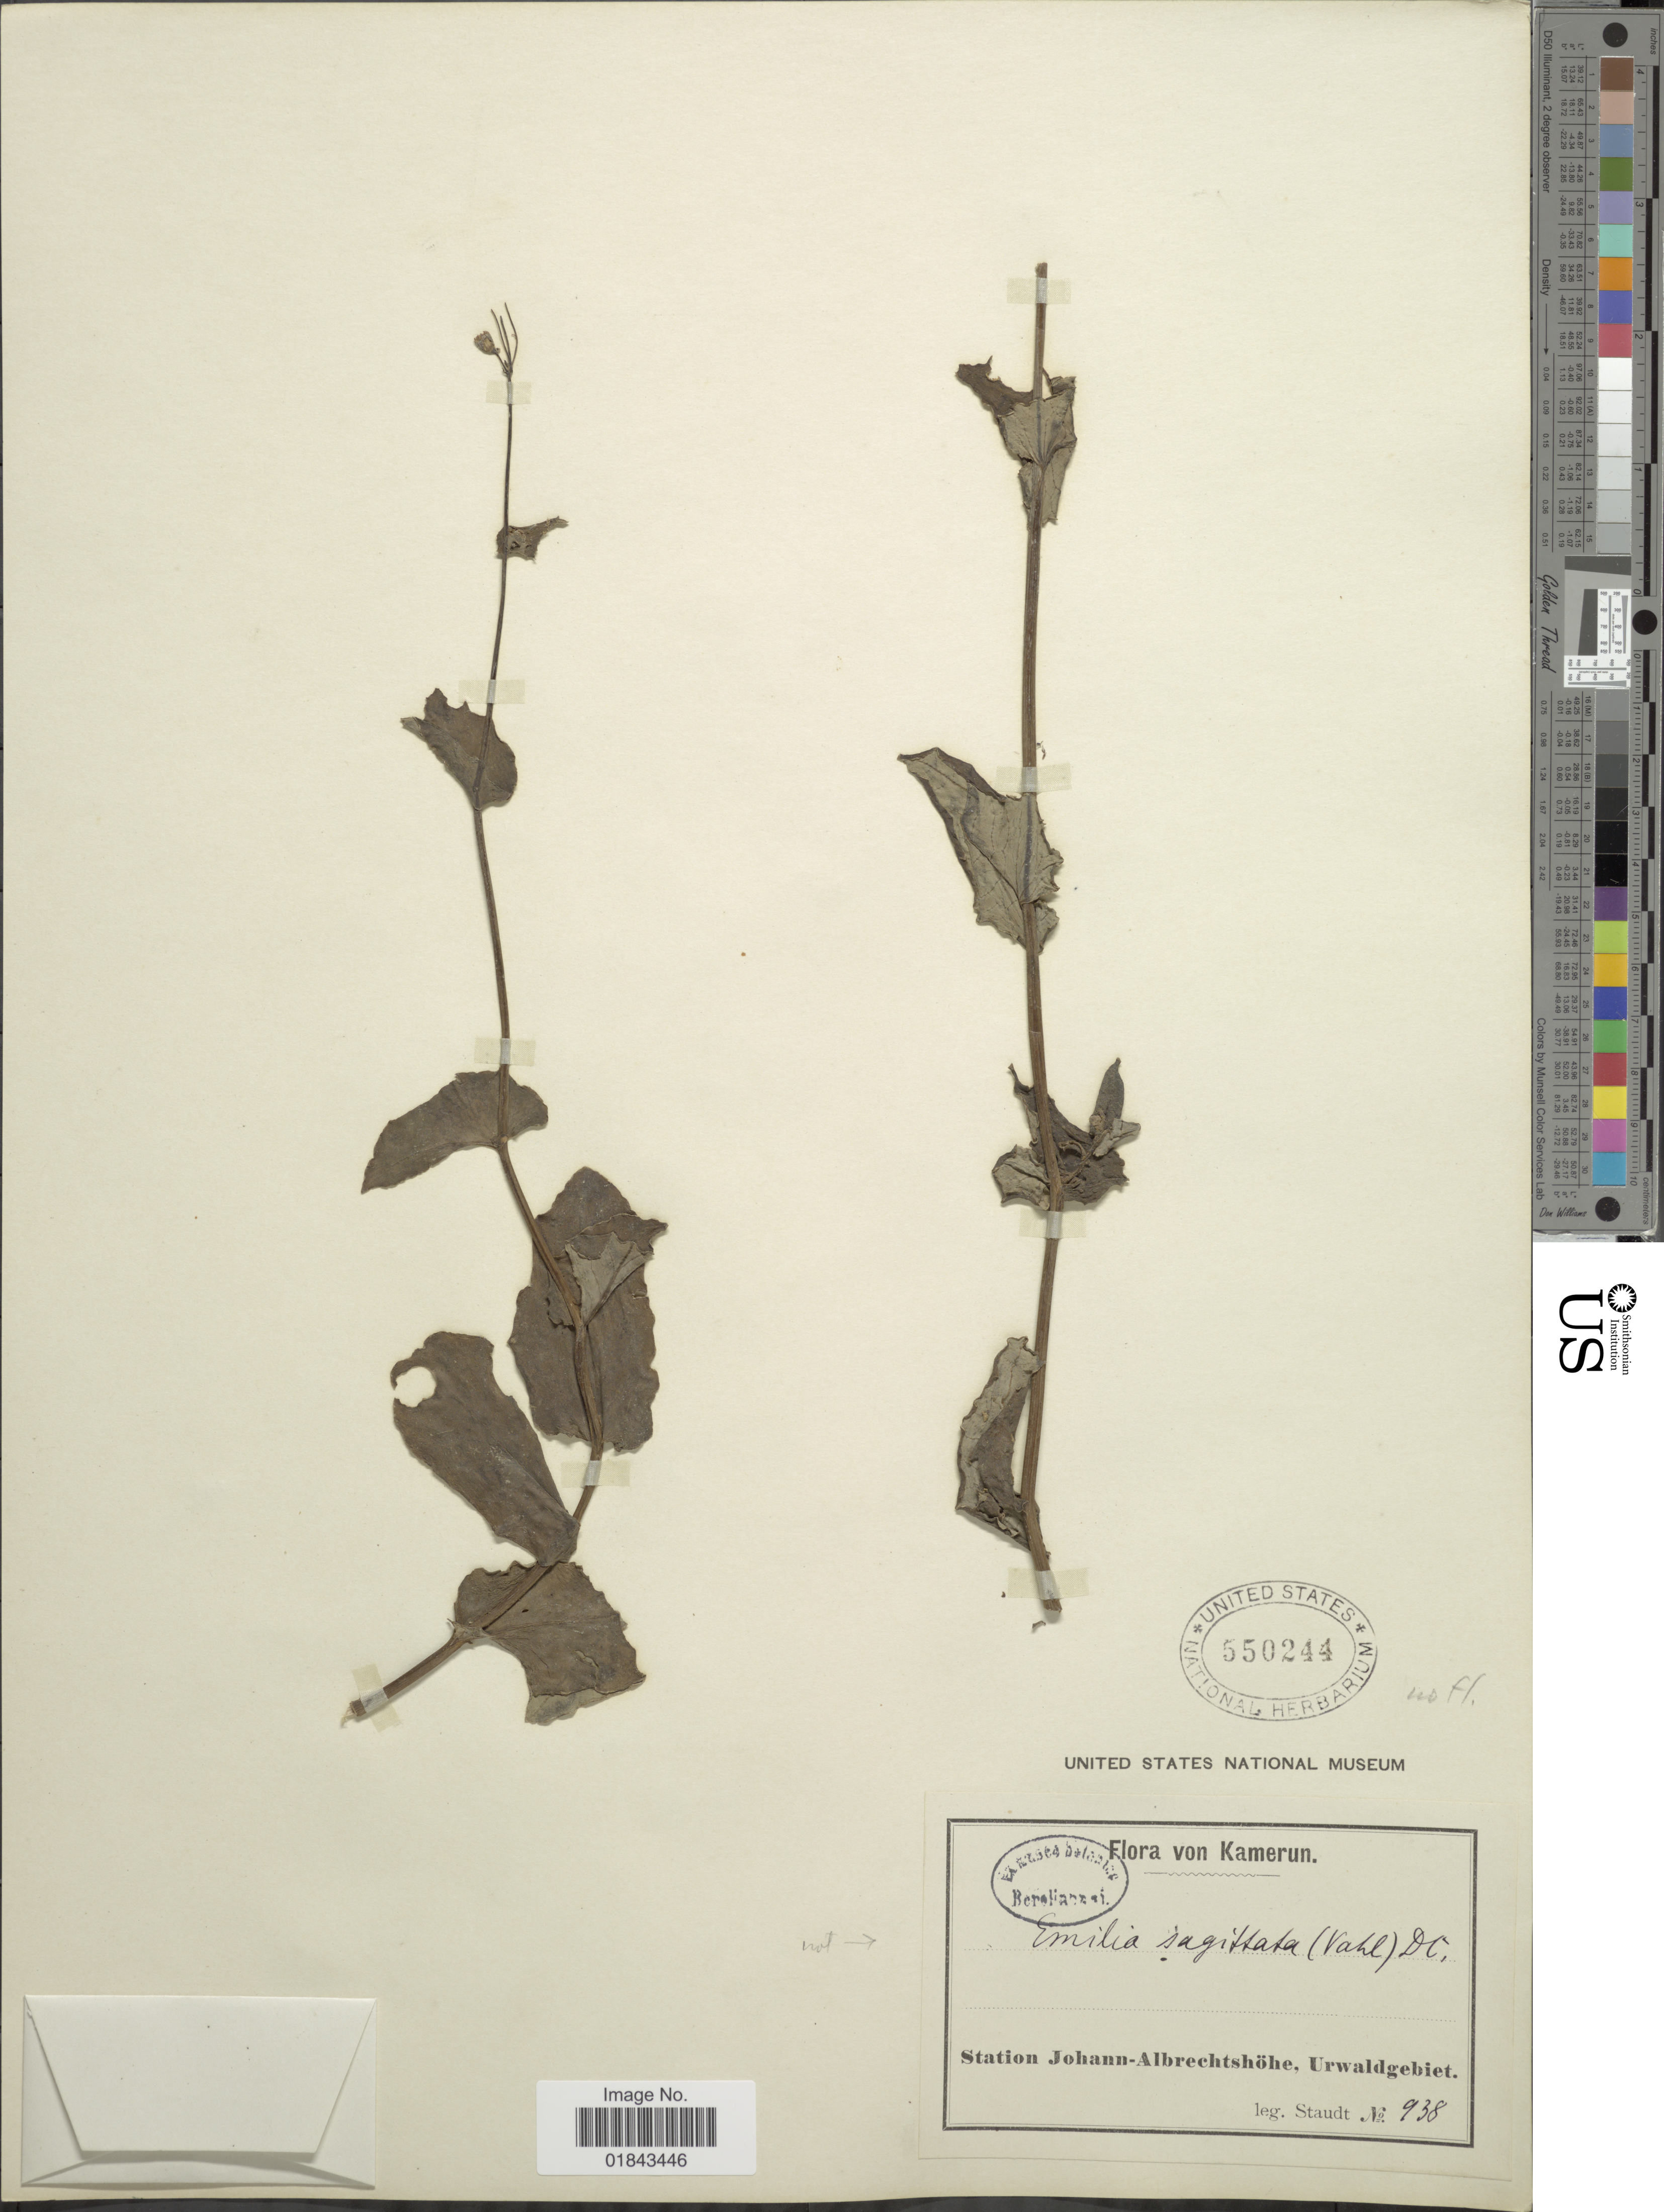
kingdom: Plantae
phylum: Tracheophyta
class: Magnoliopsida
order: Asterales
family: Asteraceae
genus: Emilia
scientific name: Emilia coccinea (Sims) Sweet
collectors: -. Staudt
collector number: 938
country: Cameroon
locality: Station Johann-Albrechtshöhe, Urwaldgebiet.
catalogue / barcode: US 550244